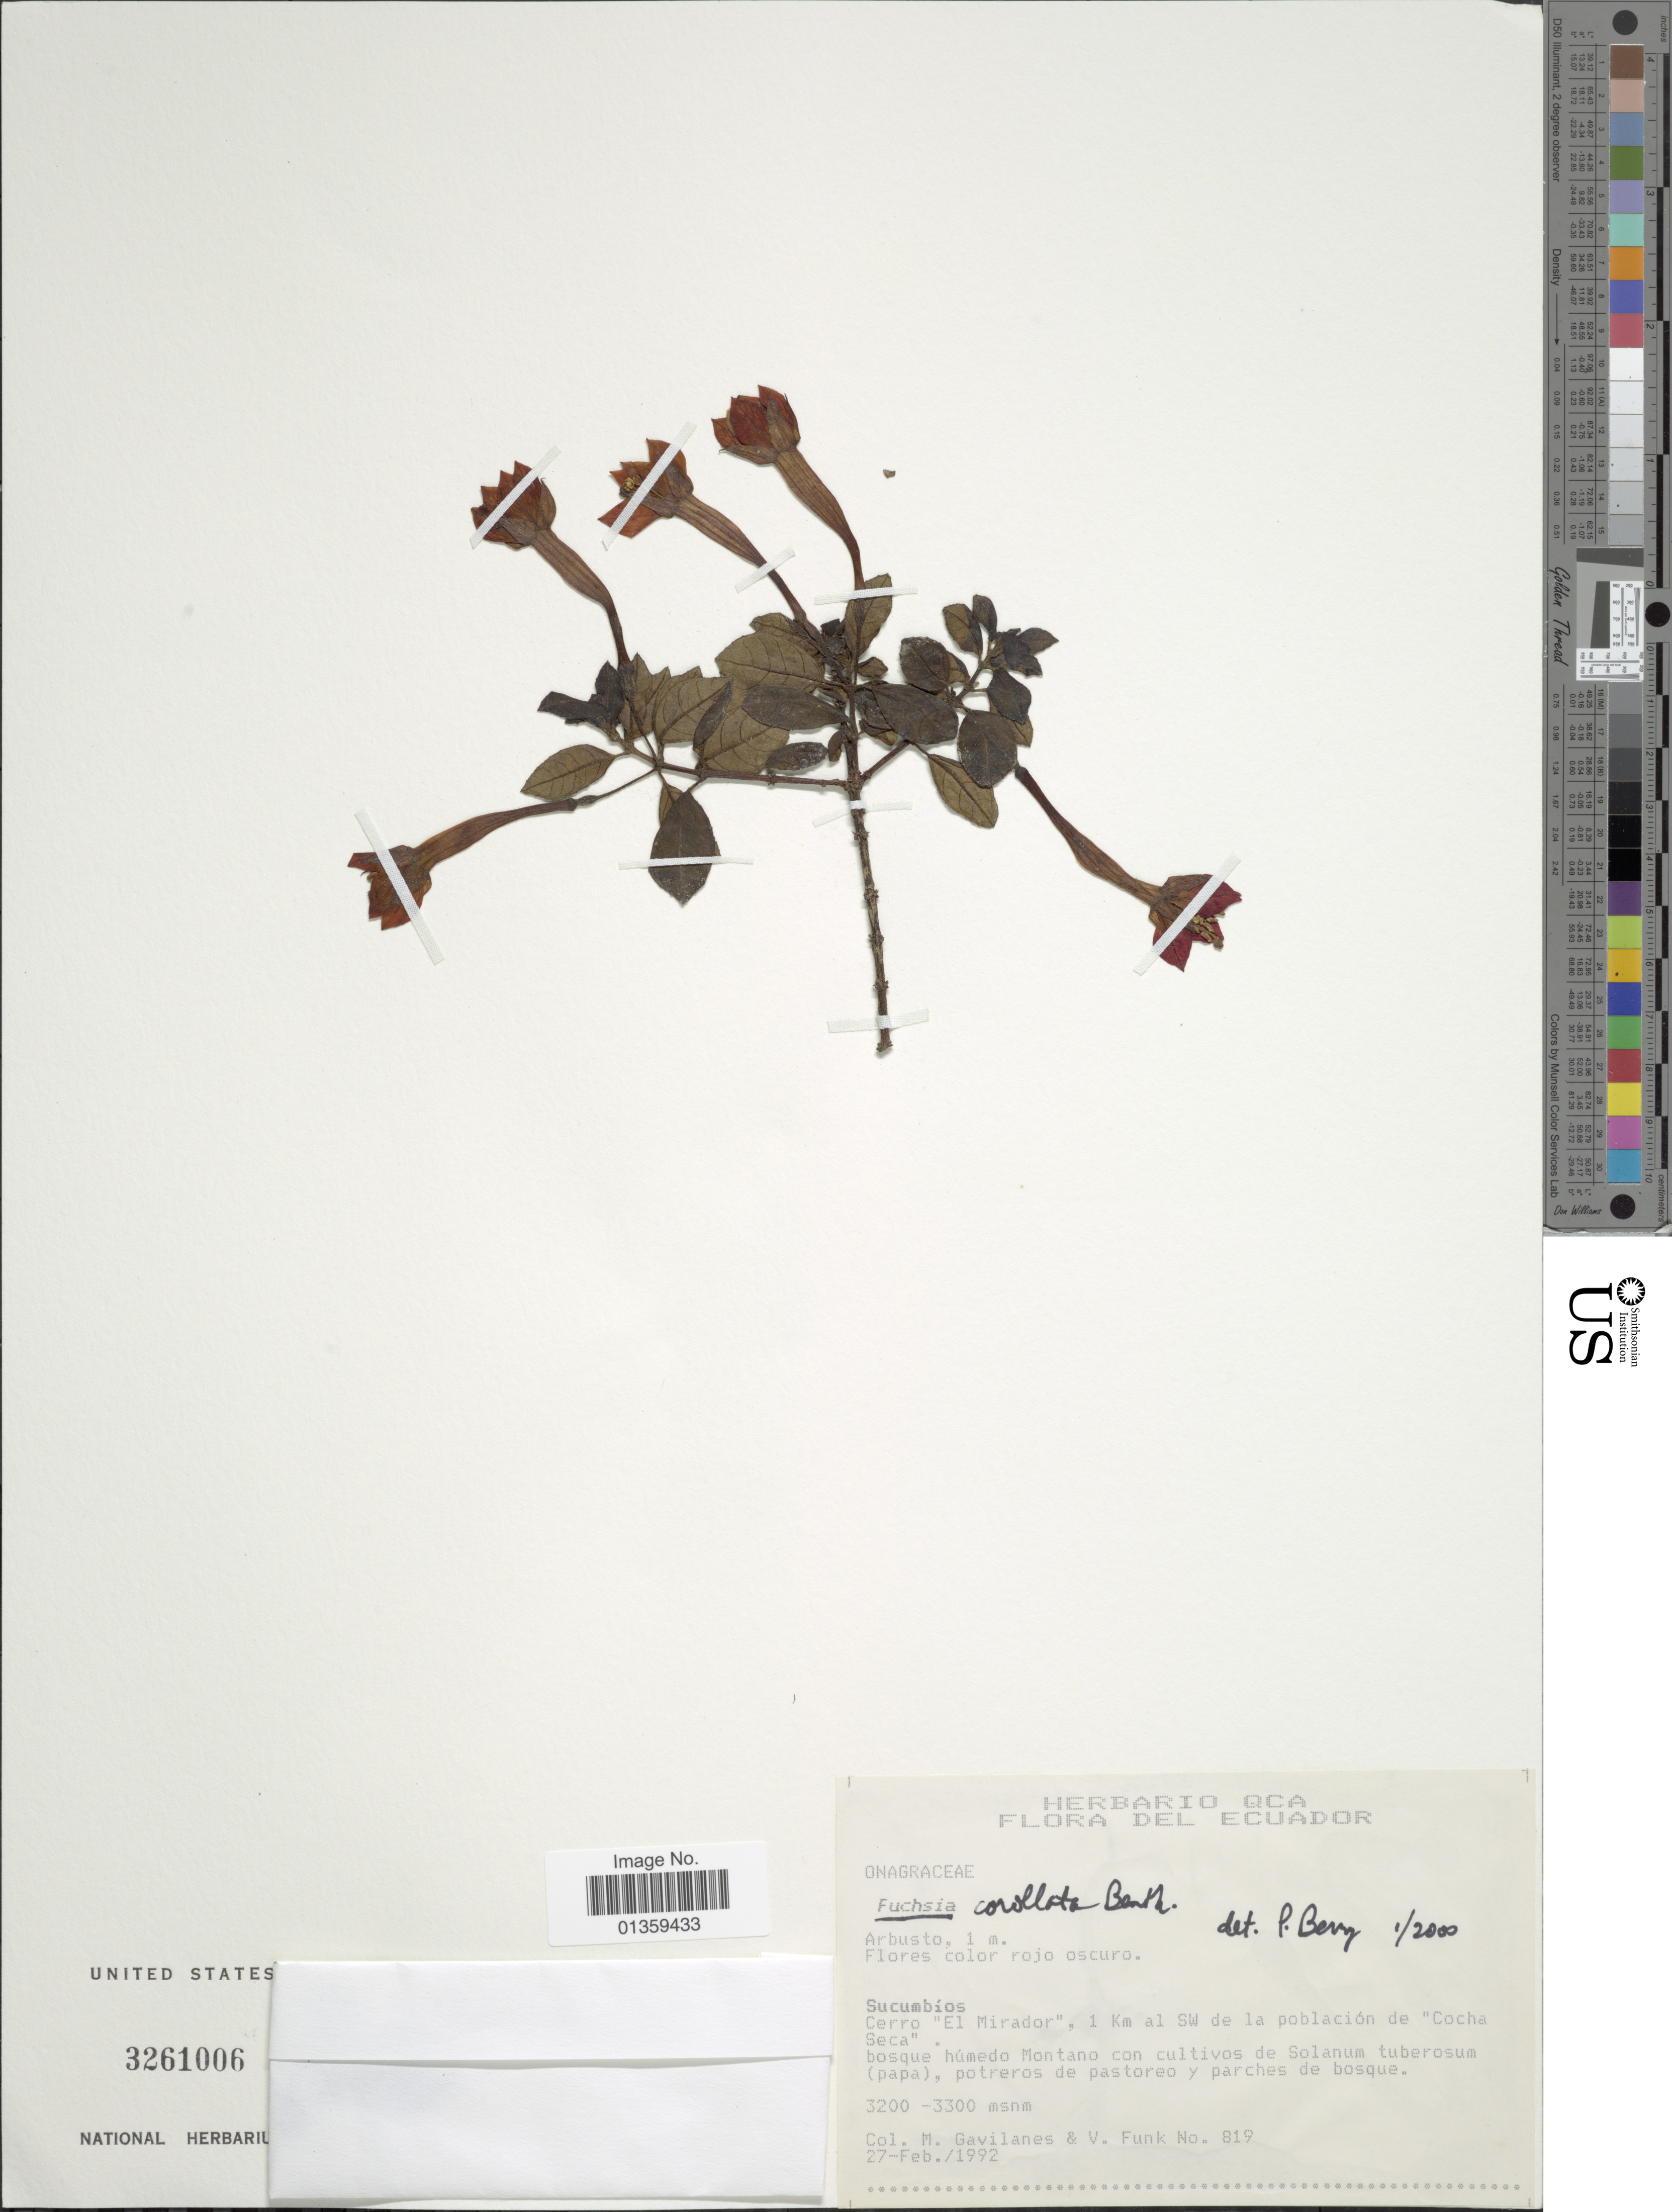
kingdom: Plantae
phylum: Tracheophyta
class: Magnoliopsida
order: Myrtales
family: Onagraceae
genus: Fuchsia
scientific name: Fuchsia corollata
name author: Benth.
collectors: M. Gavilanes & V. Funk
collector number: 819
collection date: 1992-02-27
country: Ecuador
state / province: Sucumbíos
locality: Cerro "El Mirador", 1 Km al SW de la población de "Cocha Seca"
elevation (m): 3200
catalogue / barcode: US 3261006